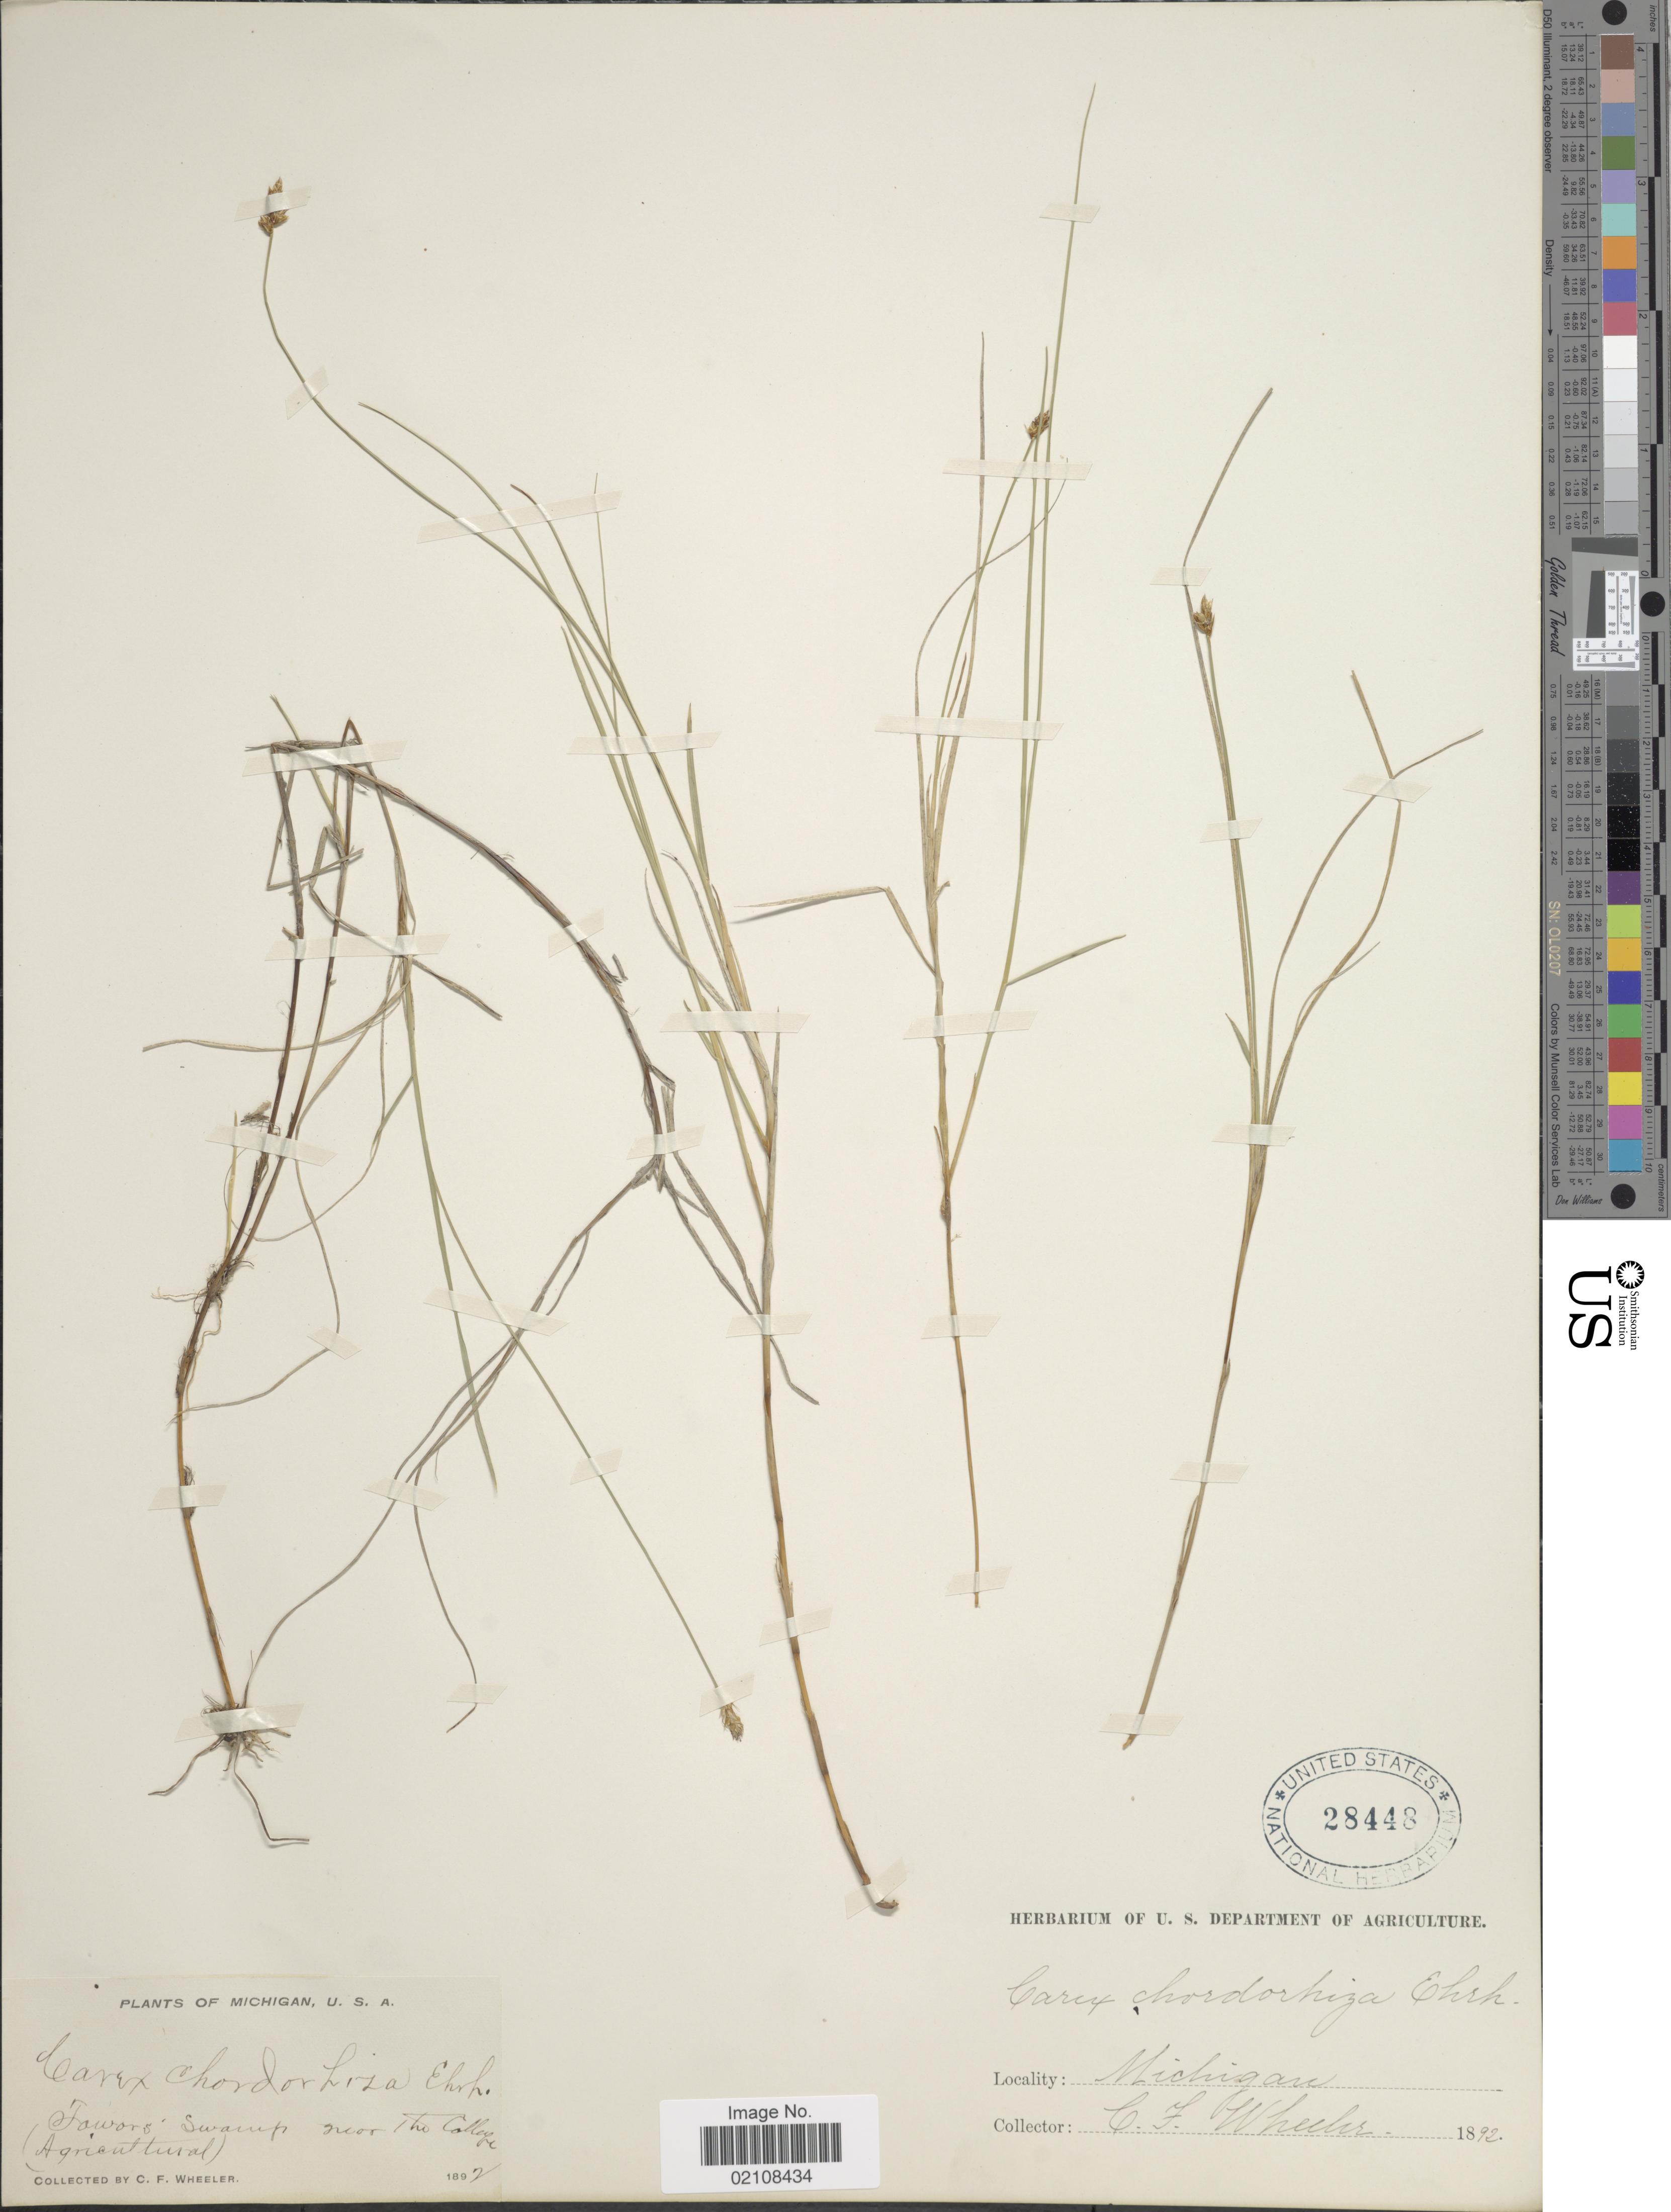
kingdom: Plantae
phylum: Tracheophyta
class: Liliopsida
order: Poales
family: Cyperaceae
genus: Carex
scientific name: Carex chordorrhiza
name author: L. f.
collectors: C. Wheeler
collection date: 1892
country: United States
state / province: Michigan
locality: Towar's Swamp near The College (Agricultural).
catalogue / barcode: US 28448